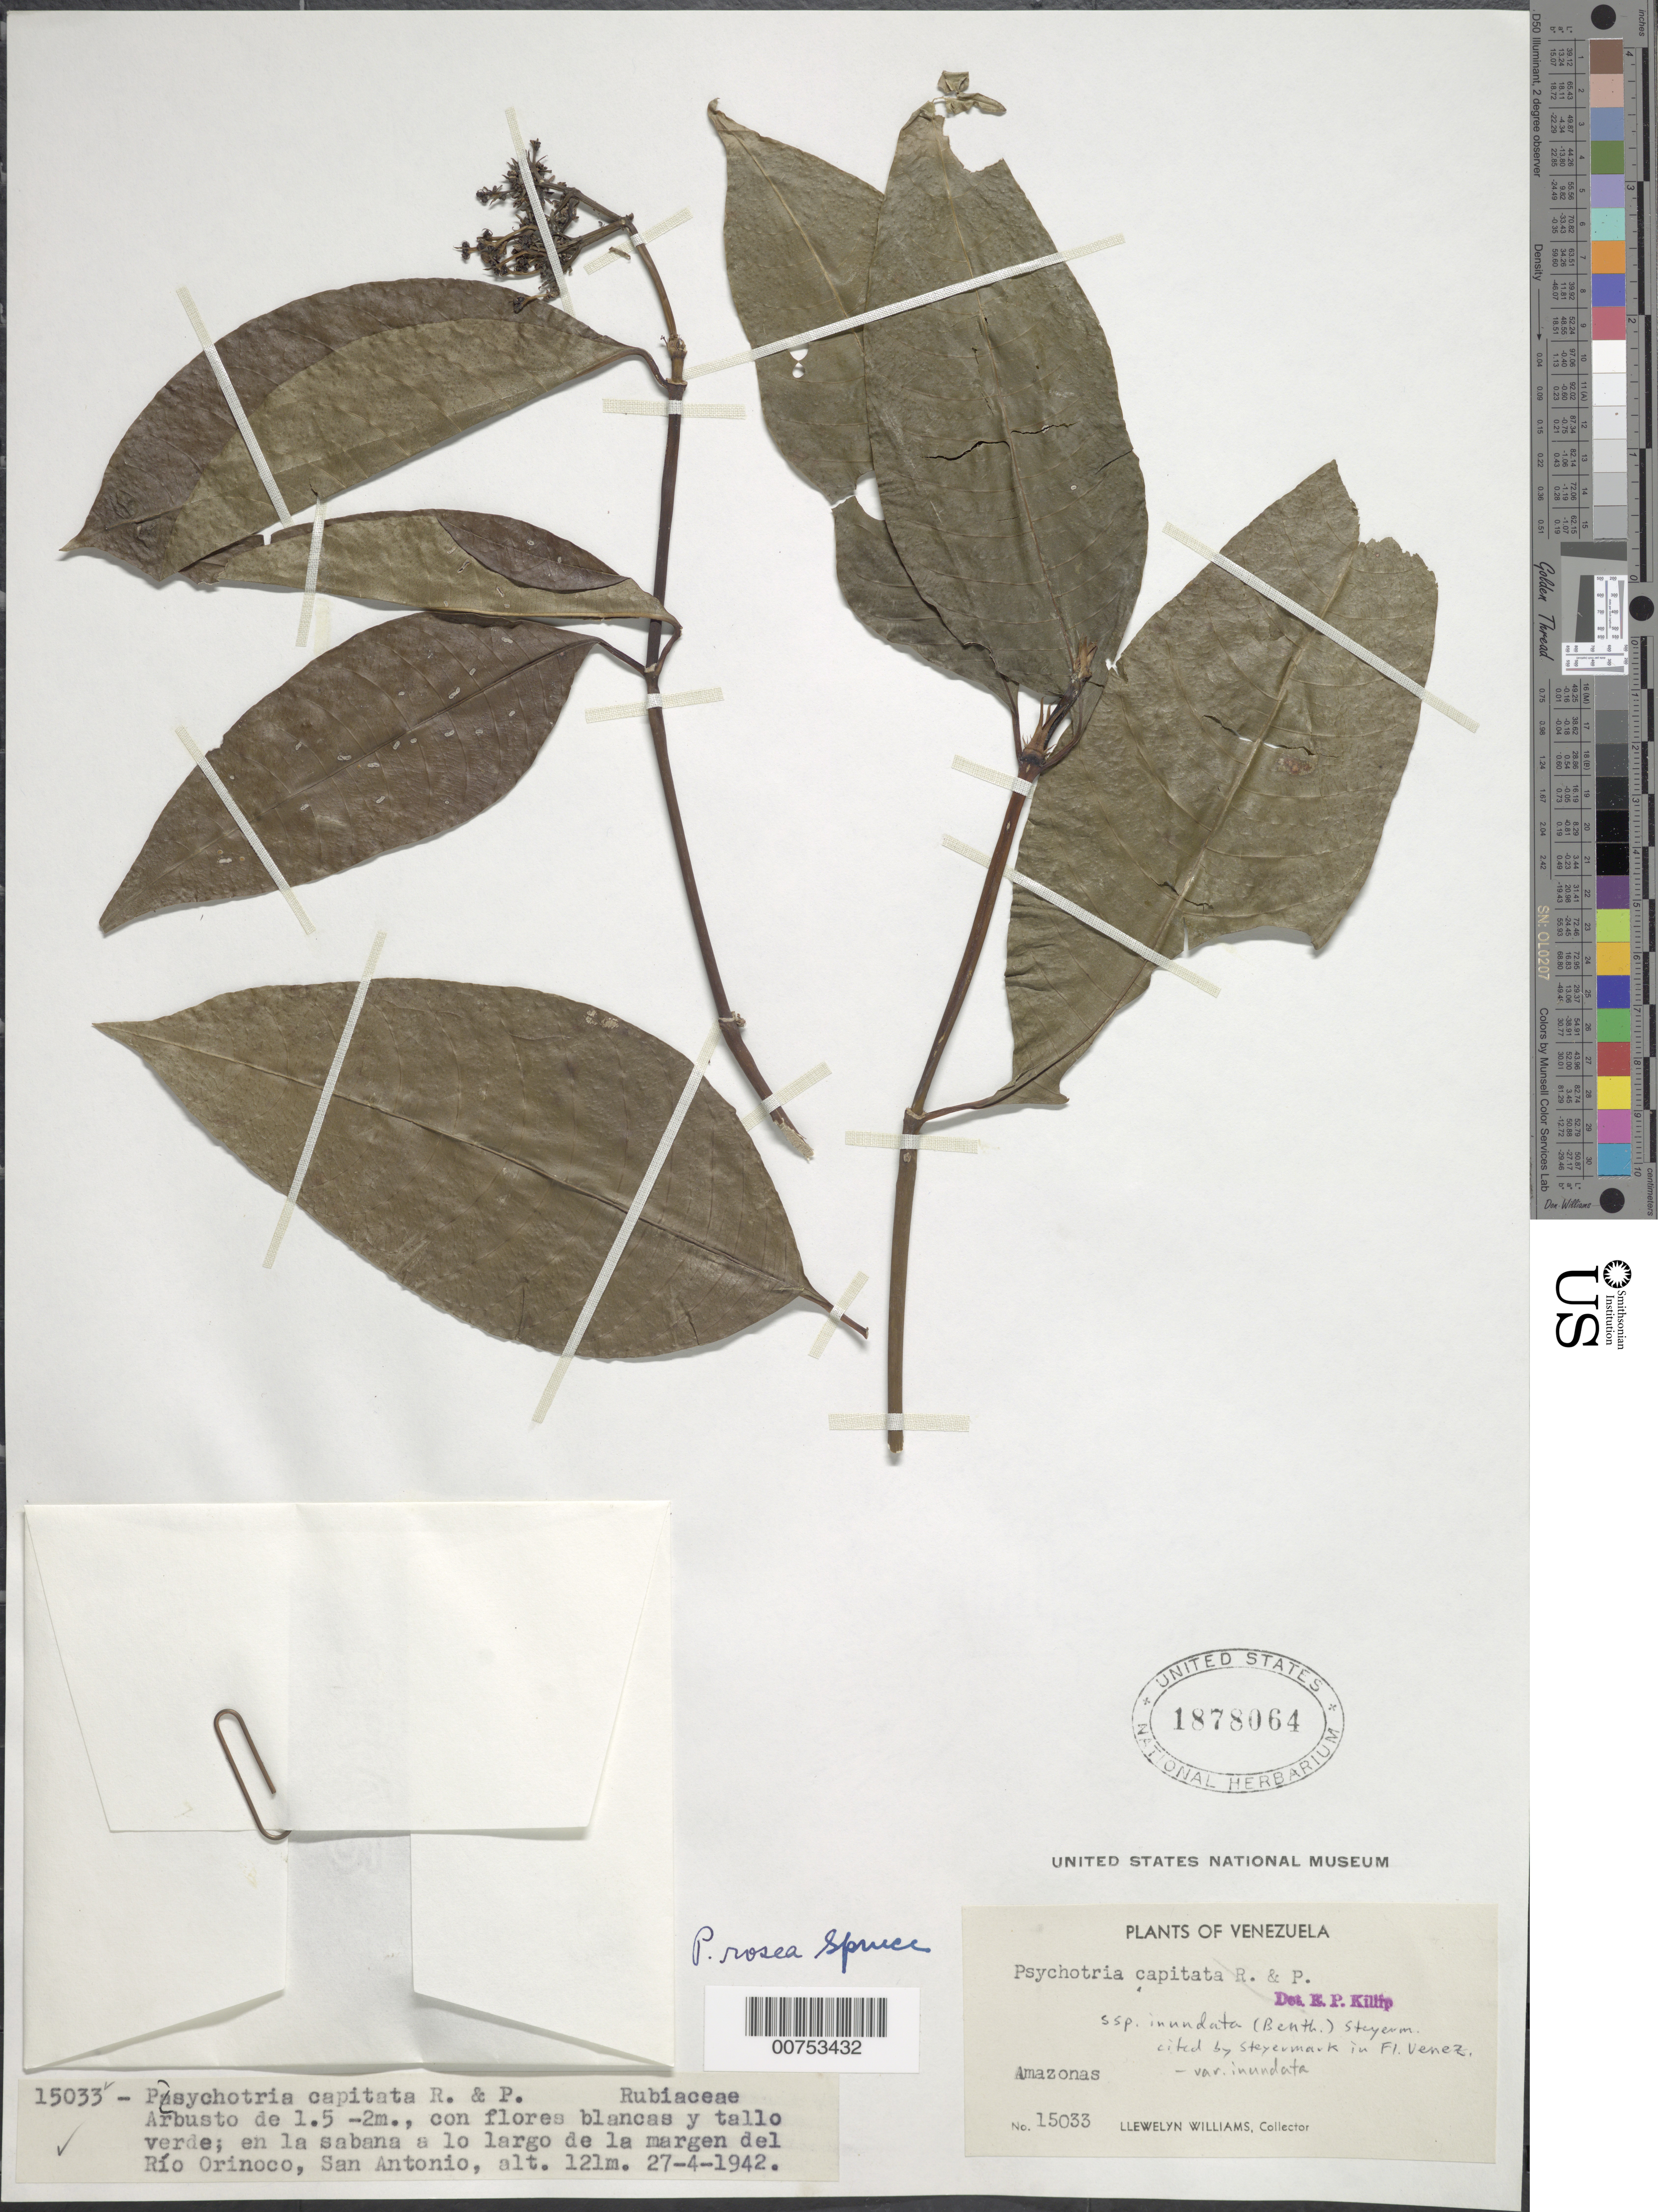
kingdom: Plantae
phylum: Tracheophyta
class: Magnoliopsida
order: Gentianales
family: Rubiaceae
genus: Psychotria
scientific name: Psychotria capitata var. inundata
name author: (Benth.) Steyerm.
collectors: Ll. Williams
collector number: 15033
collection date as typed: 27-Apr-42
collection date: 1942-04-27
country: Venezuela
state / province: Amazonas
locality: San Antonio, Río Orinoco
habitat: Sabana a lo largo de la margen del rio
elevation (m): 125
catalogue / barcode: US 1878064